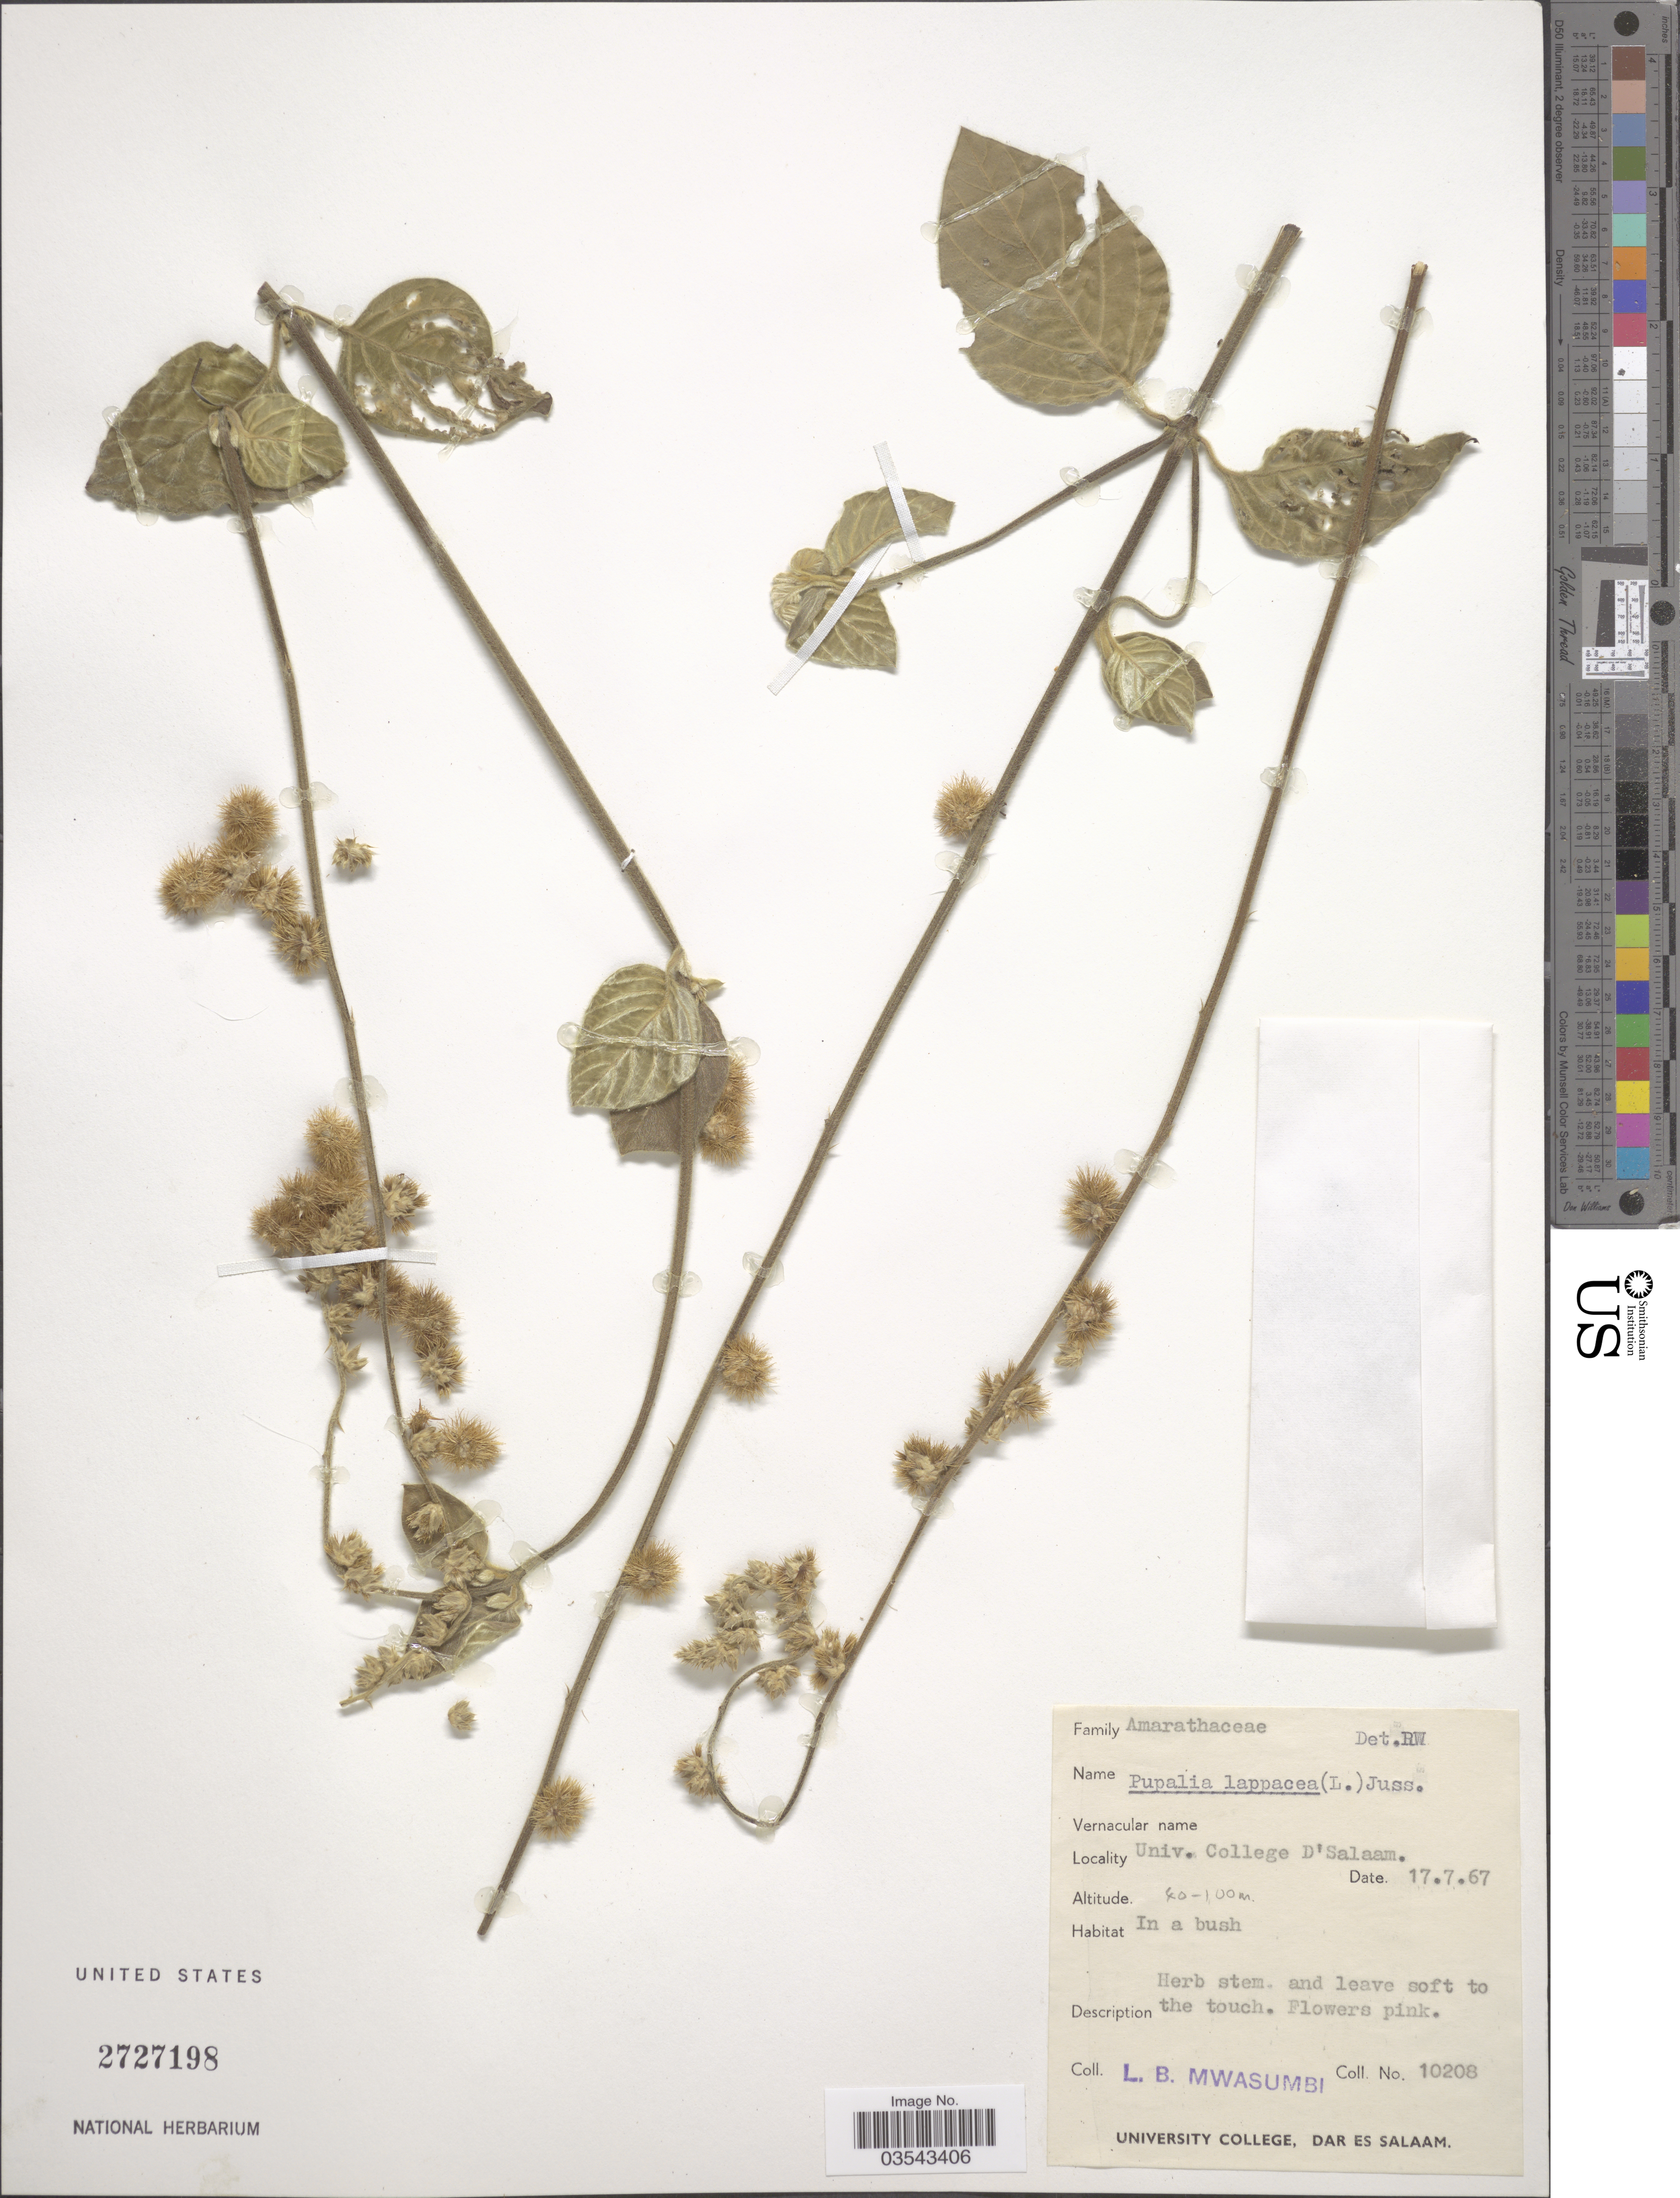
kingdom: Plantae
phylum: Tracheophyta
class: Magnoliopsida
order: Caryophyllales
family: Amaranthaceae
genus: Pupalia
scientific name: Pupalia lappacea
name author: (L.) A. Juss.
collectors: L. Mwasumbi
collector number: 10208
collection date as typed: Transcribed d/m/y: 17/7/67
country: Tanzania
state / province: Dar es Salaam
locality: Univ. College D'Salaam.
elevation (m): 40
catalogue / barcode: US 2727198